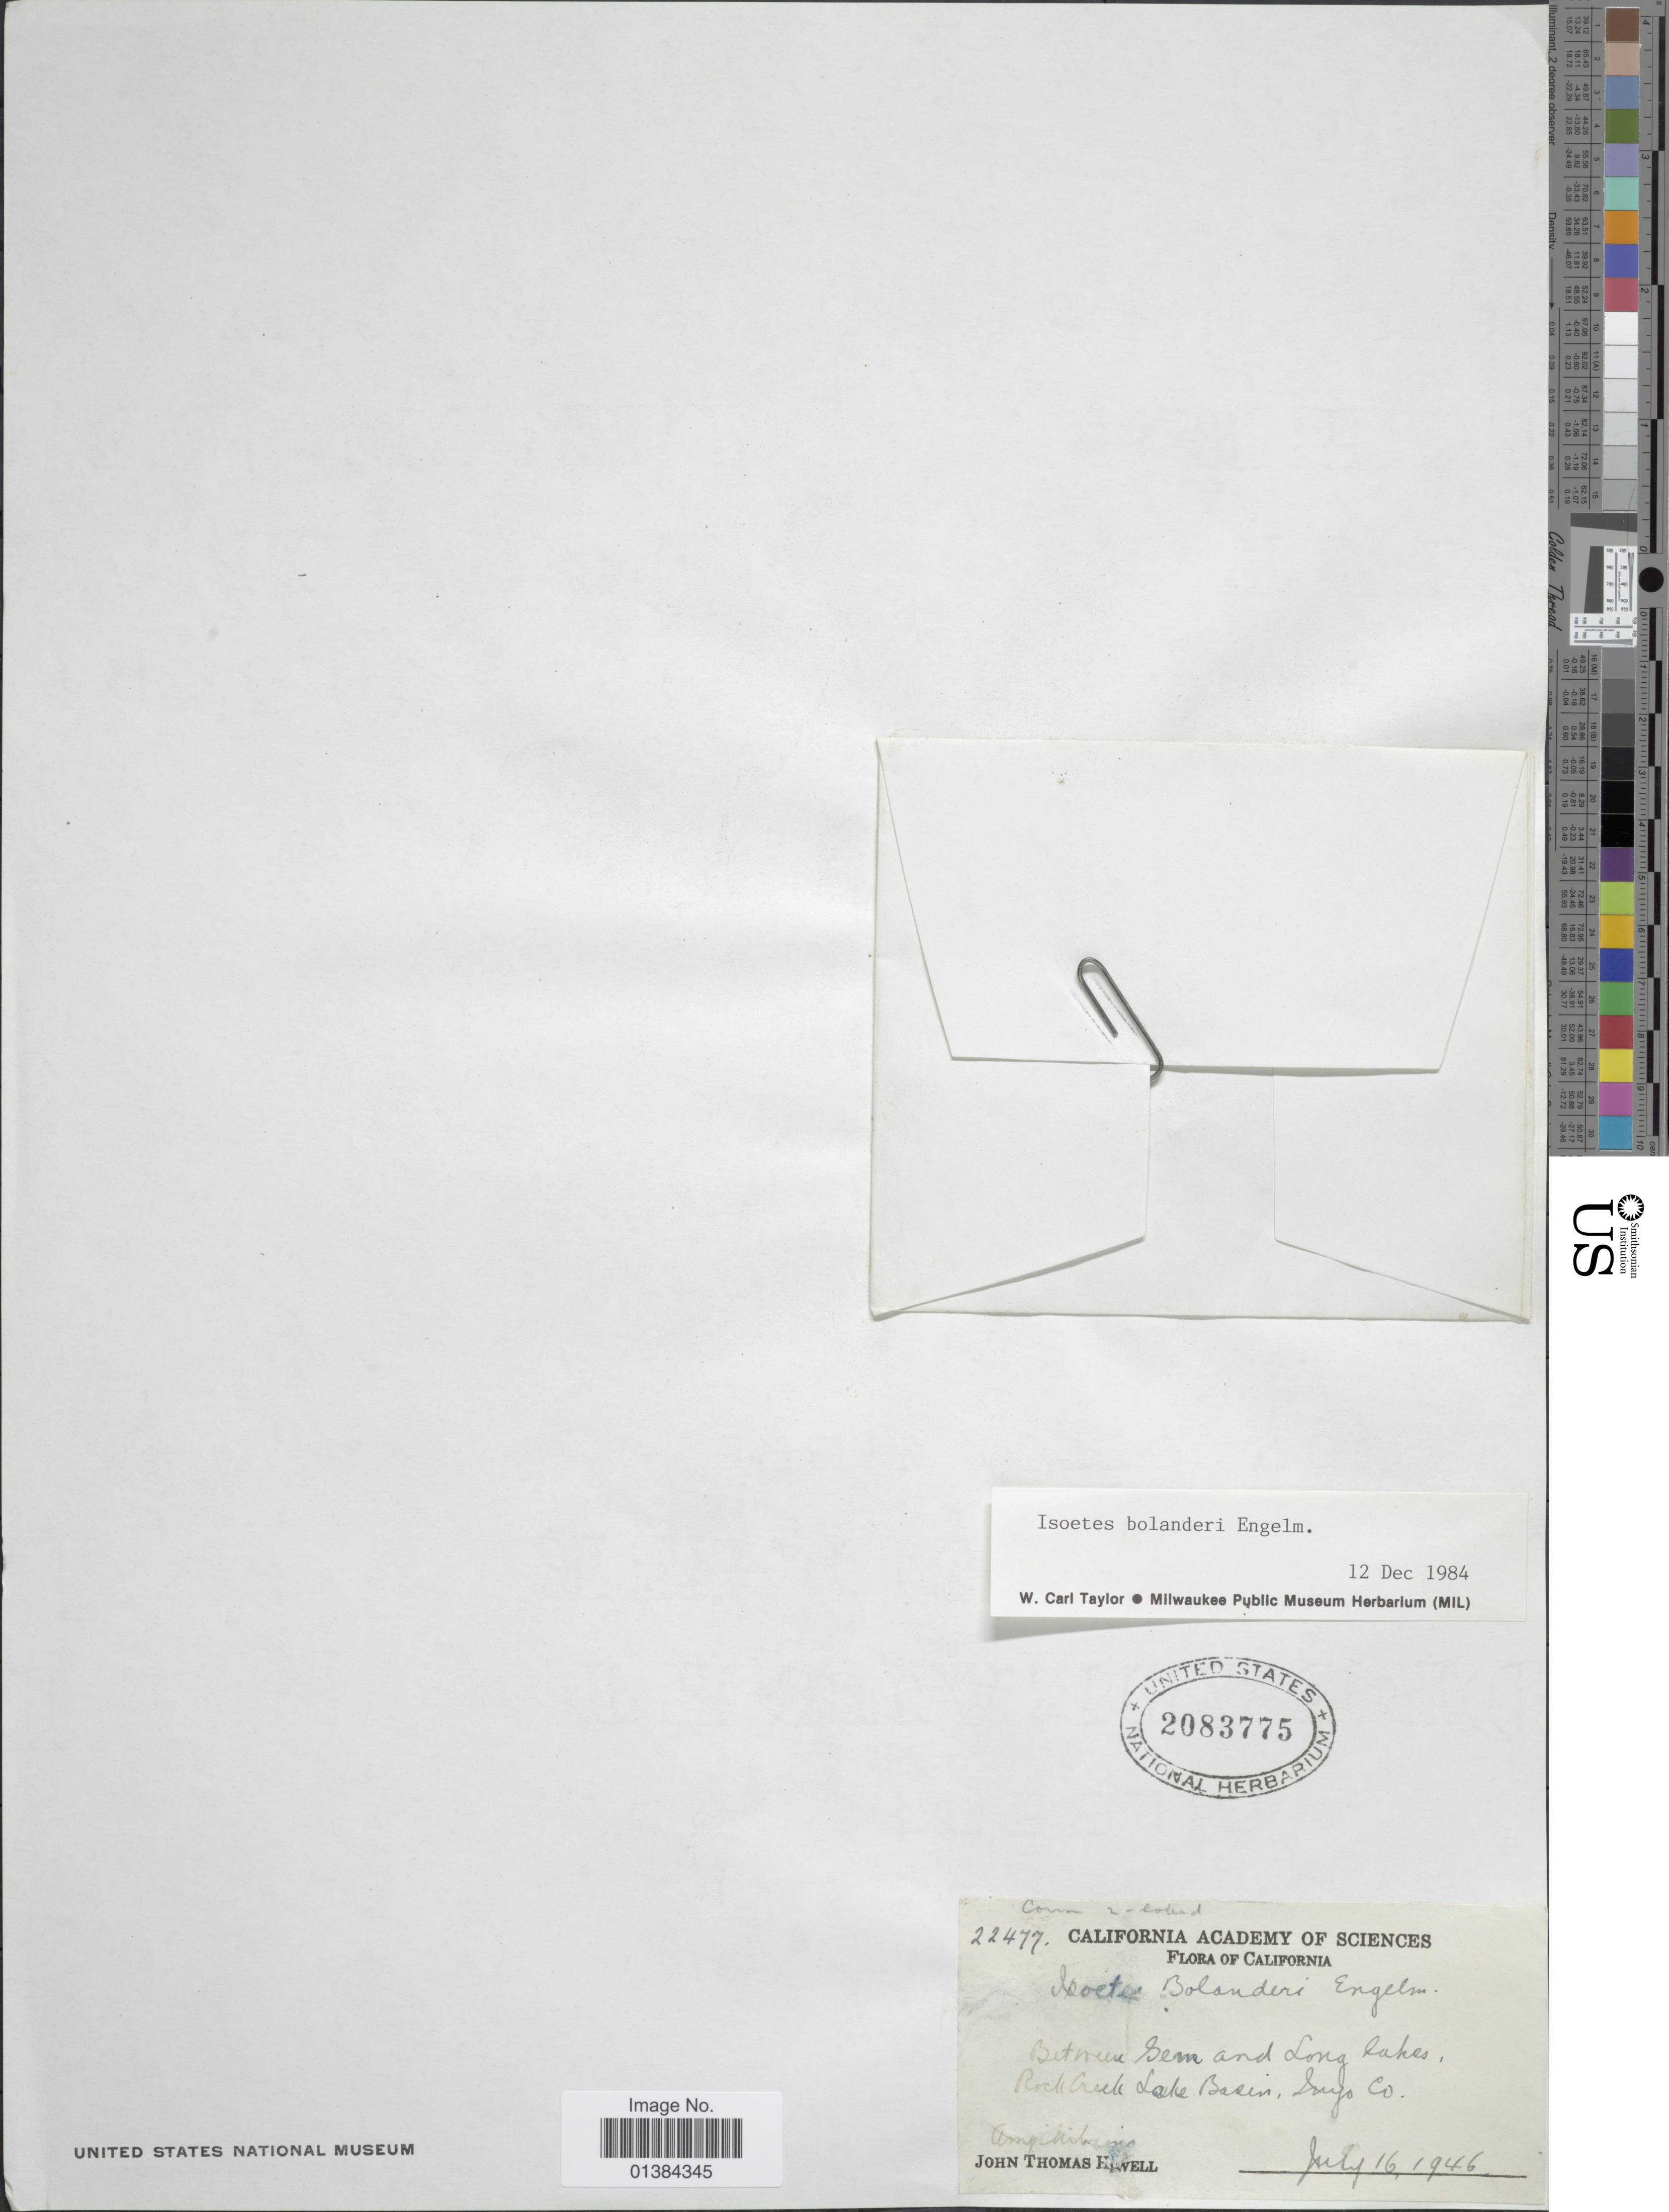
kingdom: Plantae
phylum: Tracheophyta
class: Lycopodiopsida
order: Isoetales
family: Isoetaceae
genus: Isoetes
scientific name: Isoetes bolanderi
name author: Engelm.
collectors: J. T. Howell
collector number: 22477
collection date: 1946-07-16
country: United States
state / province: California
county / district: Inyo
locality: Between Sem and Long lakes. Rock Creek Lake Basin, Inyo Co.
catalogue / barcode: US 2083775